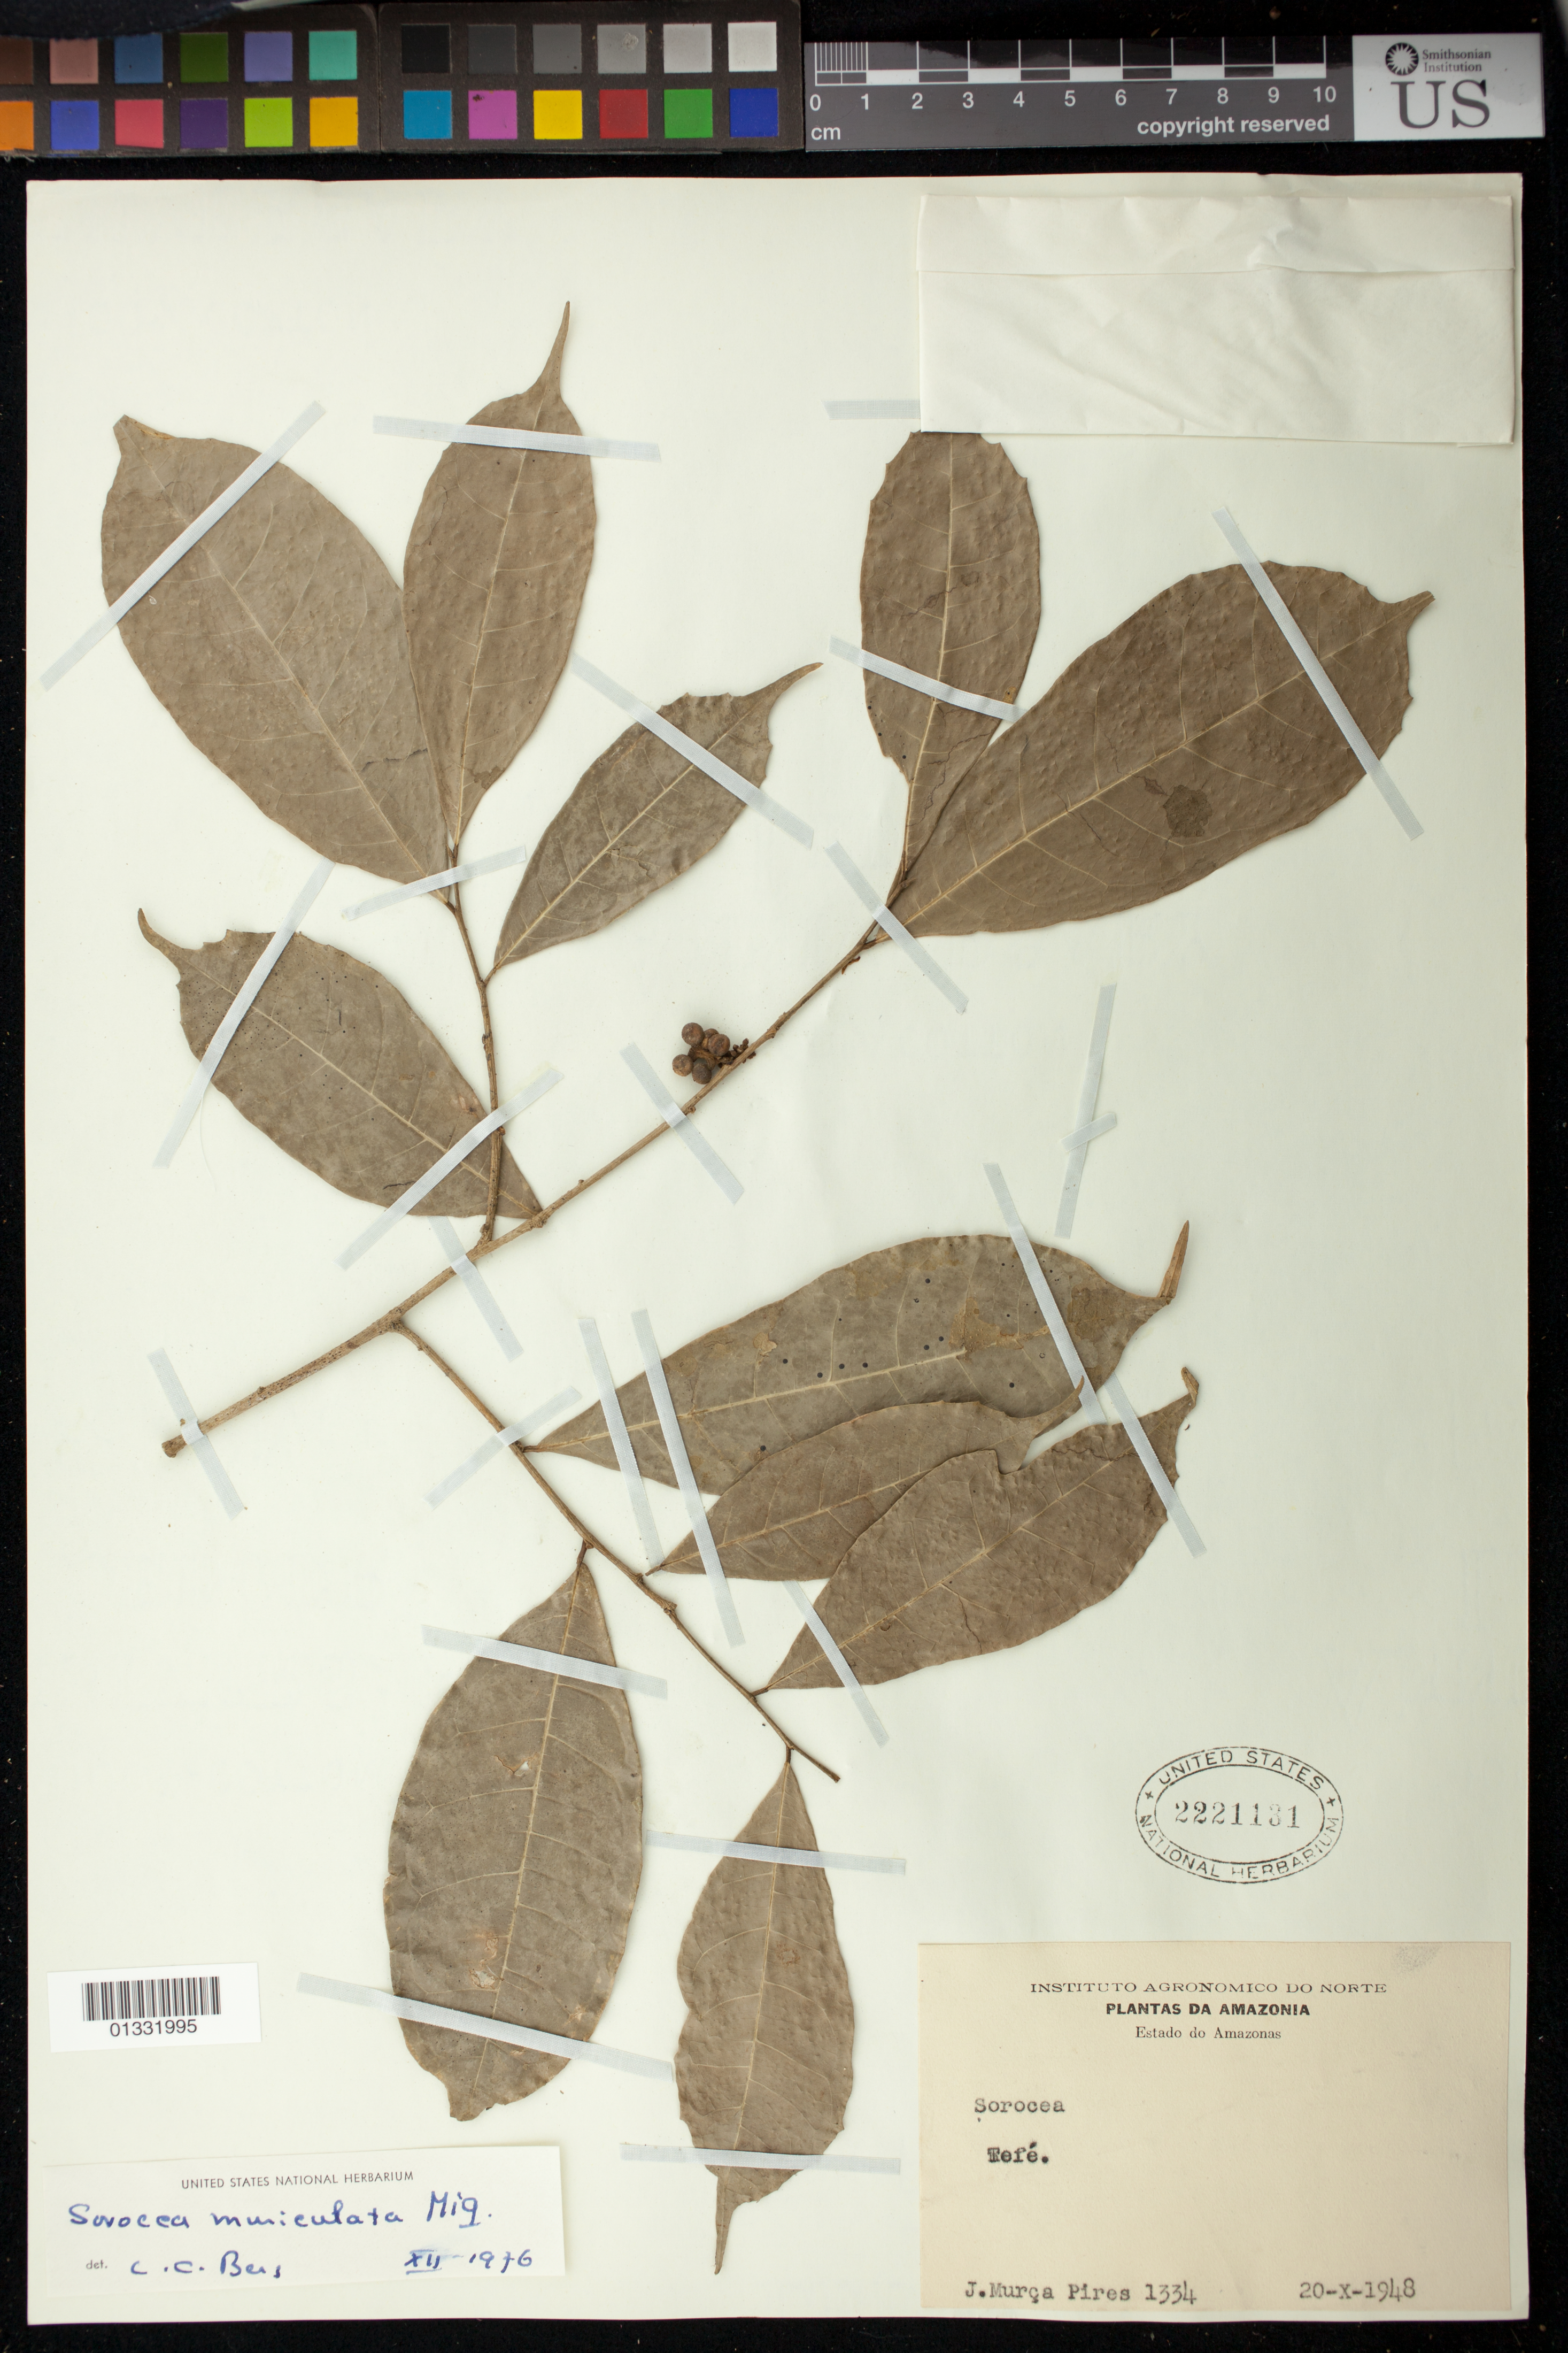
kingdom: Plantae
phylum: Tracheophyta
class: Magnoliopsida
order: Rosales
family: Moraceae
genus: Sorocea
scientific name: Sorocea muriculata subsp. muriculata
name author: Miq.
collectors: J. M. Pires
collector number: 1334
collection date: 1948-10-20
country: Brazil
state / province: Amazonas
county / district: Tefé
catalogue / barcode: US 2221131